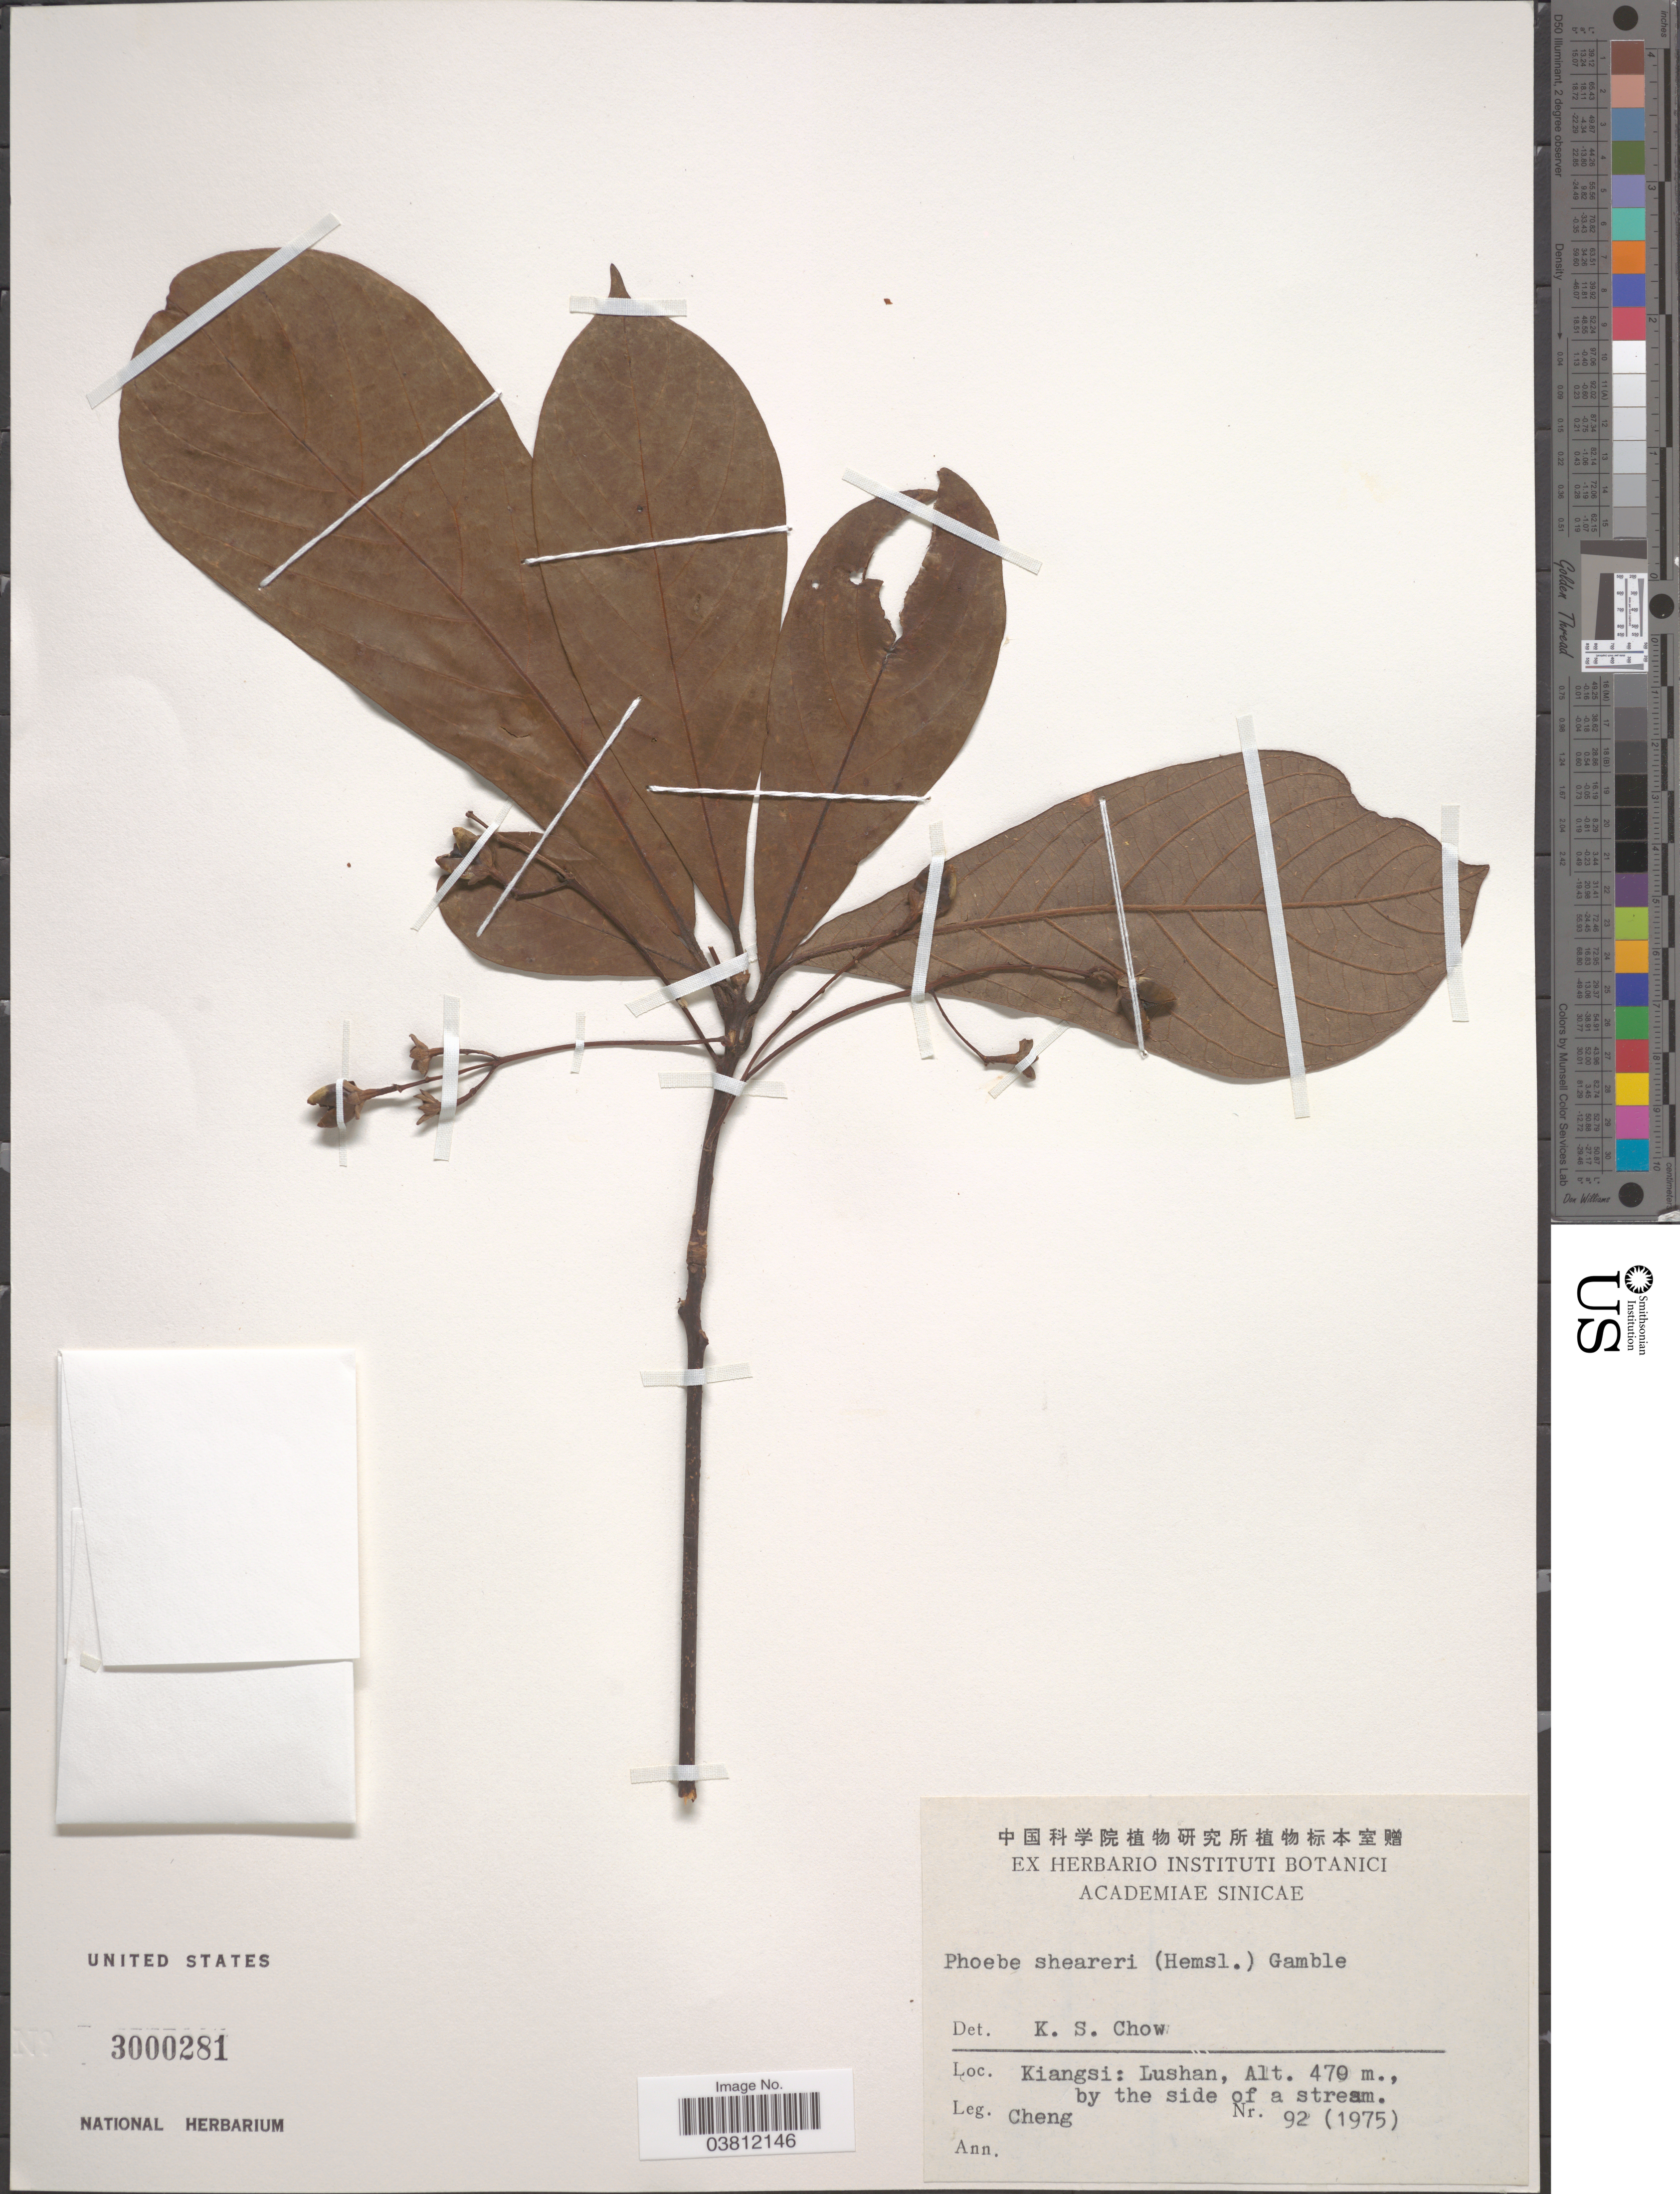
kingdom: Plantae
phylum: Tracheophyta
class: Magnoliopsida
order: Laurales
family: Lauraceae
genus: Phoebe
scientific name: Phoebe sheareri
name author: (Hemsl.) Gamble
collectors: -. Cheng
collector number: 92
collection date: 1975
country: China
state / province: Jiangxi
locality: Kiangsi: Lushan.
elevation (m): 470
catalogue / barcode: US 3000281